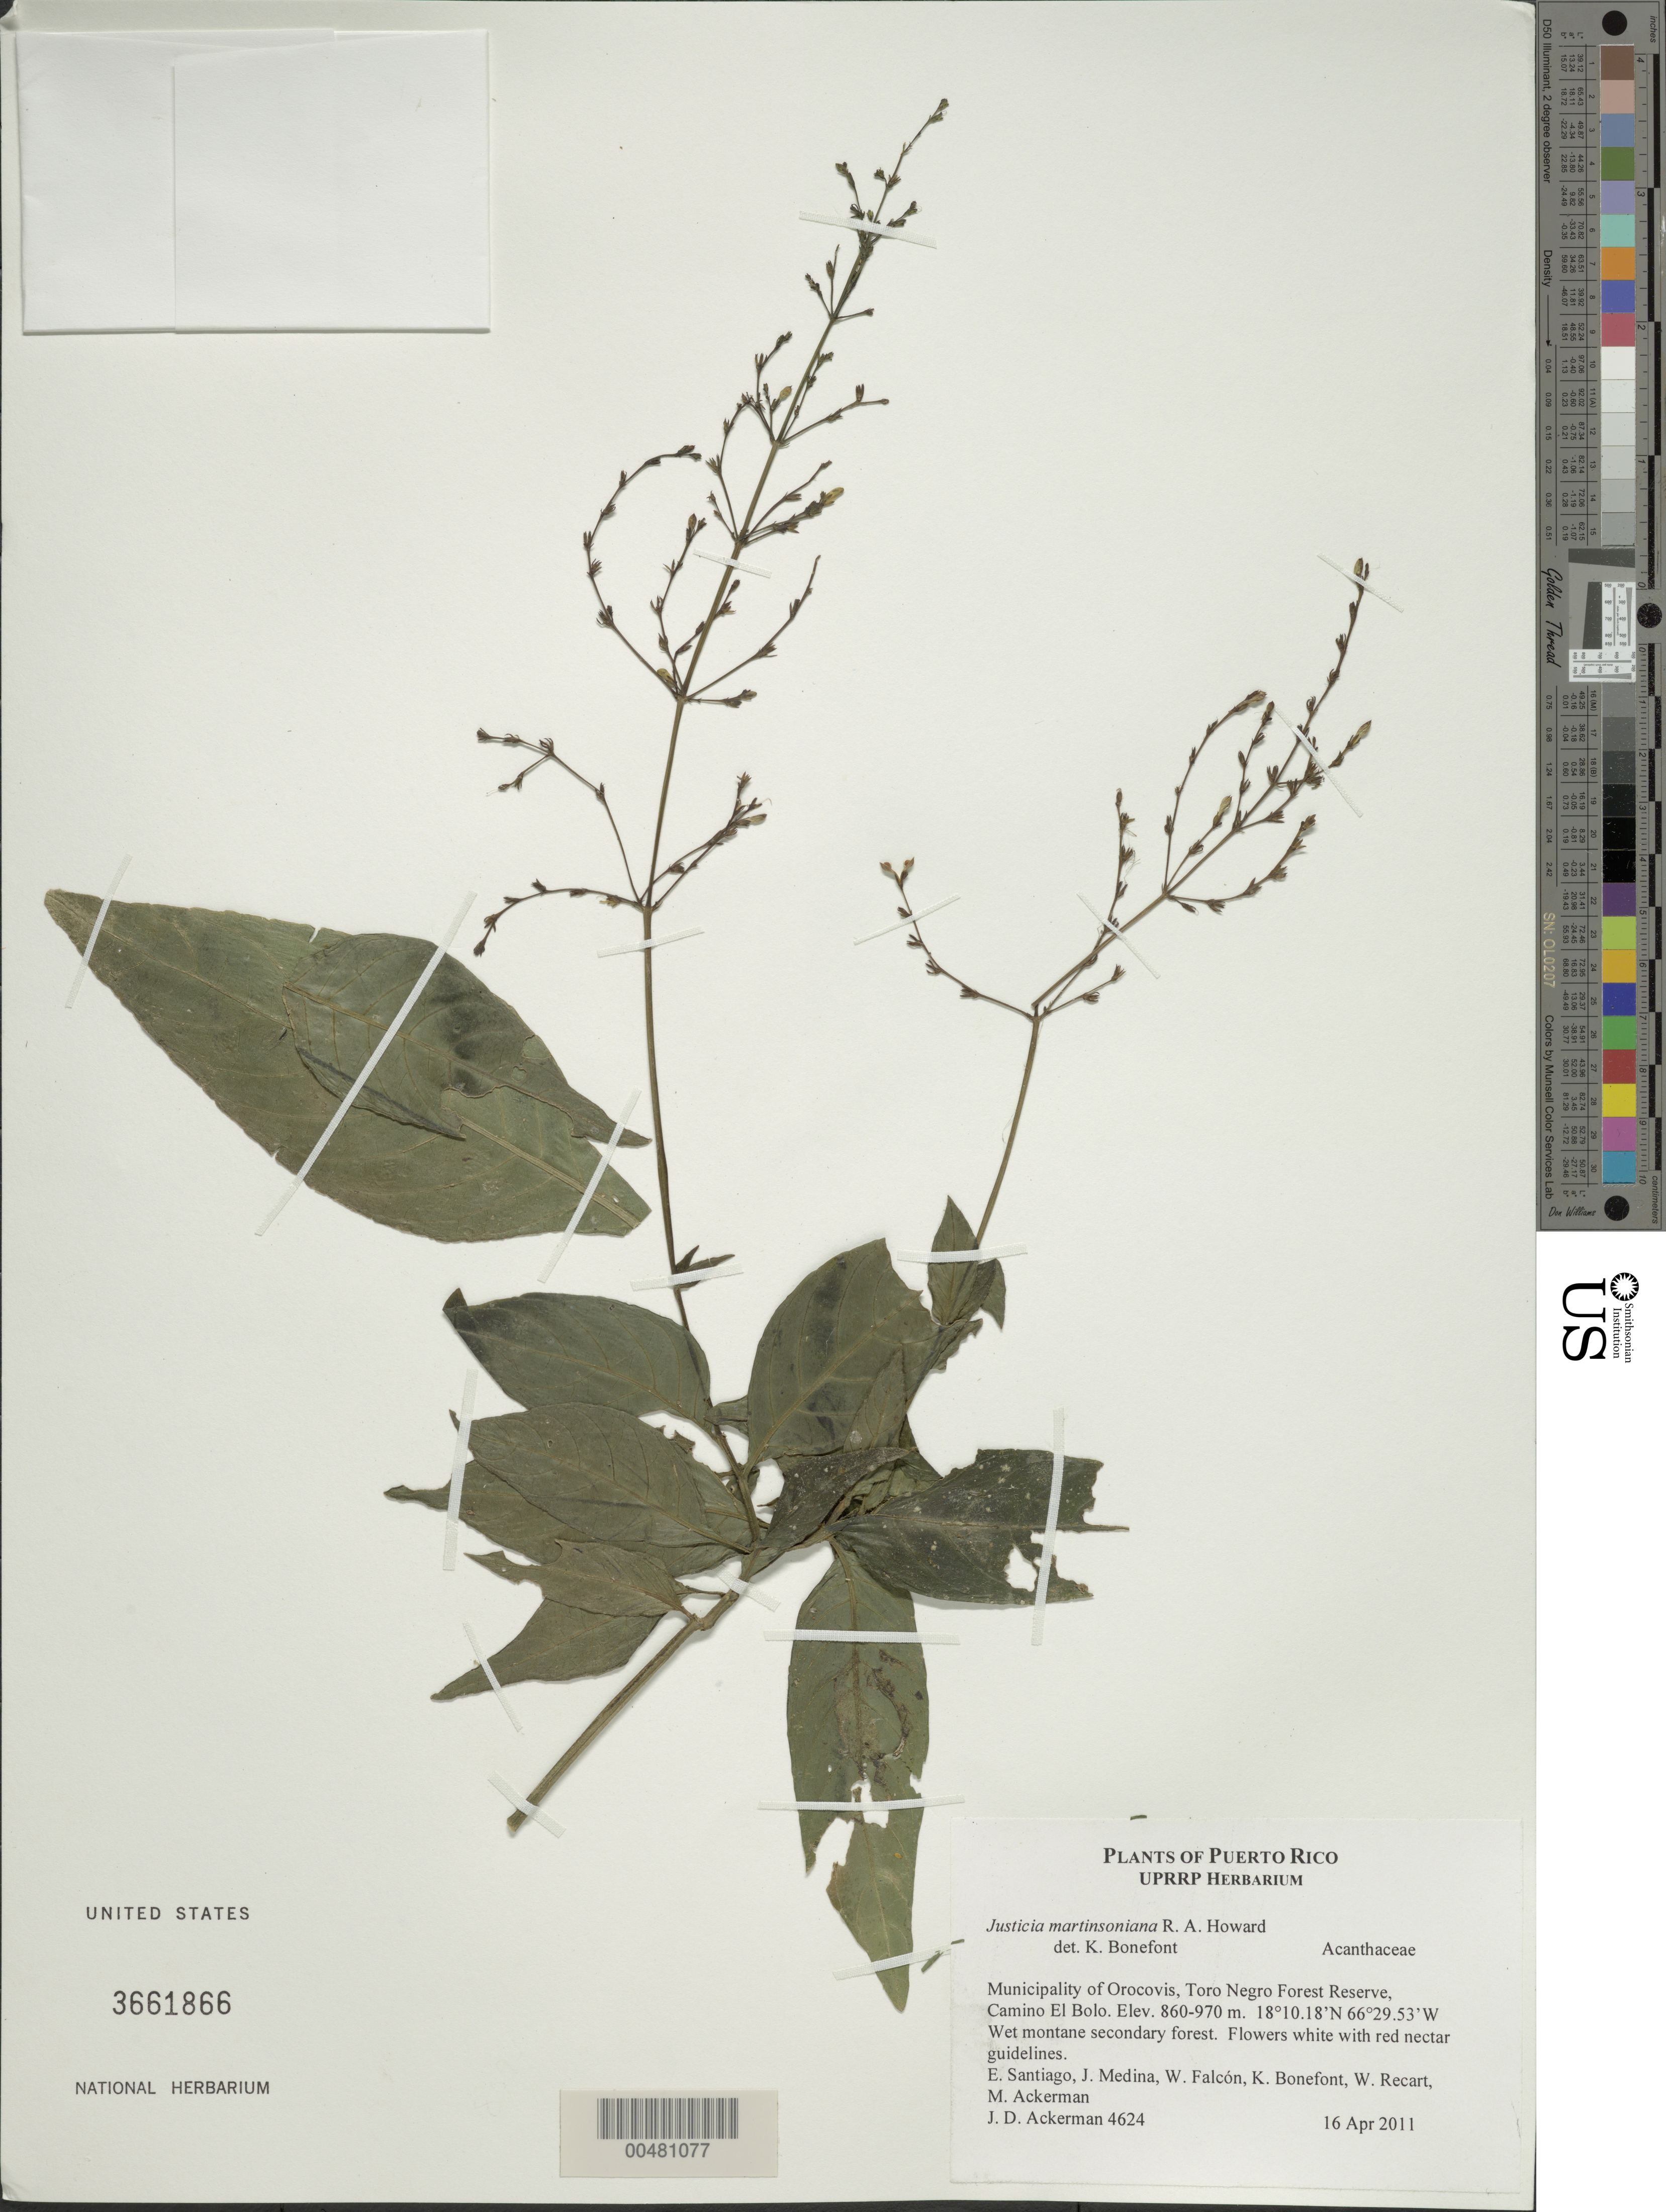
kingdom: Plantae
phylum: Tracheophyta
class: Magnoliopsida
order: Lamiales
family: Acanthaceae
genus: Justicia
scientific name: Justicia martinsoniana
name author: R.A. Howard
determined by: Bonefont, K.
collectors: J. D. Ackerman, E. Santiago, J. Medina, W. Falcón, K. Bonefont, W. Recart & M. Ackerman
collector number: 4624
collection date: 2011-04-16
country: Puerto Rico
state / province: Orocovis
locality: Mun. Orocovis,Toro Negro Forest Reserve, Camino El Bolo.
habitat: Wet montane secondary forest.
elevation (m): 860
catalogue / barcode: US 3661866